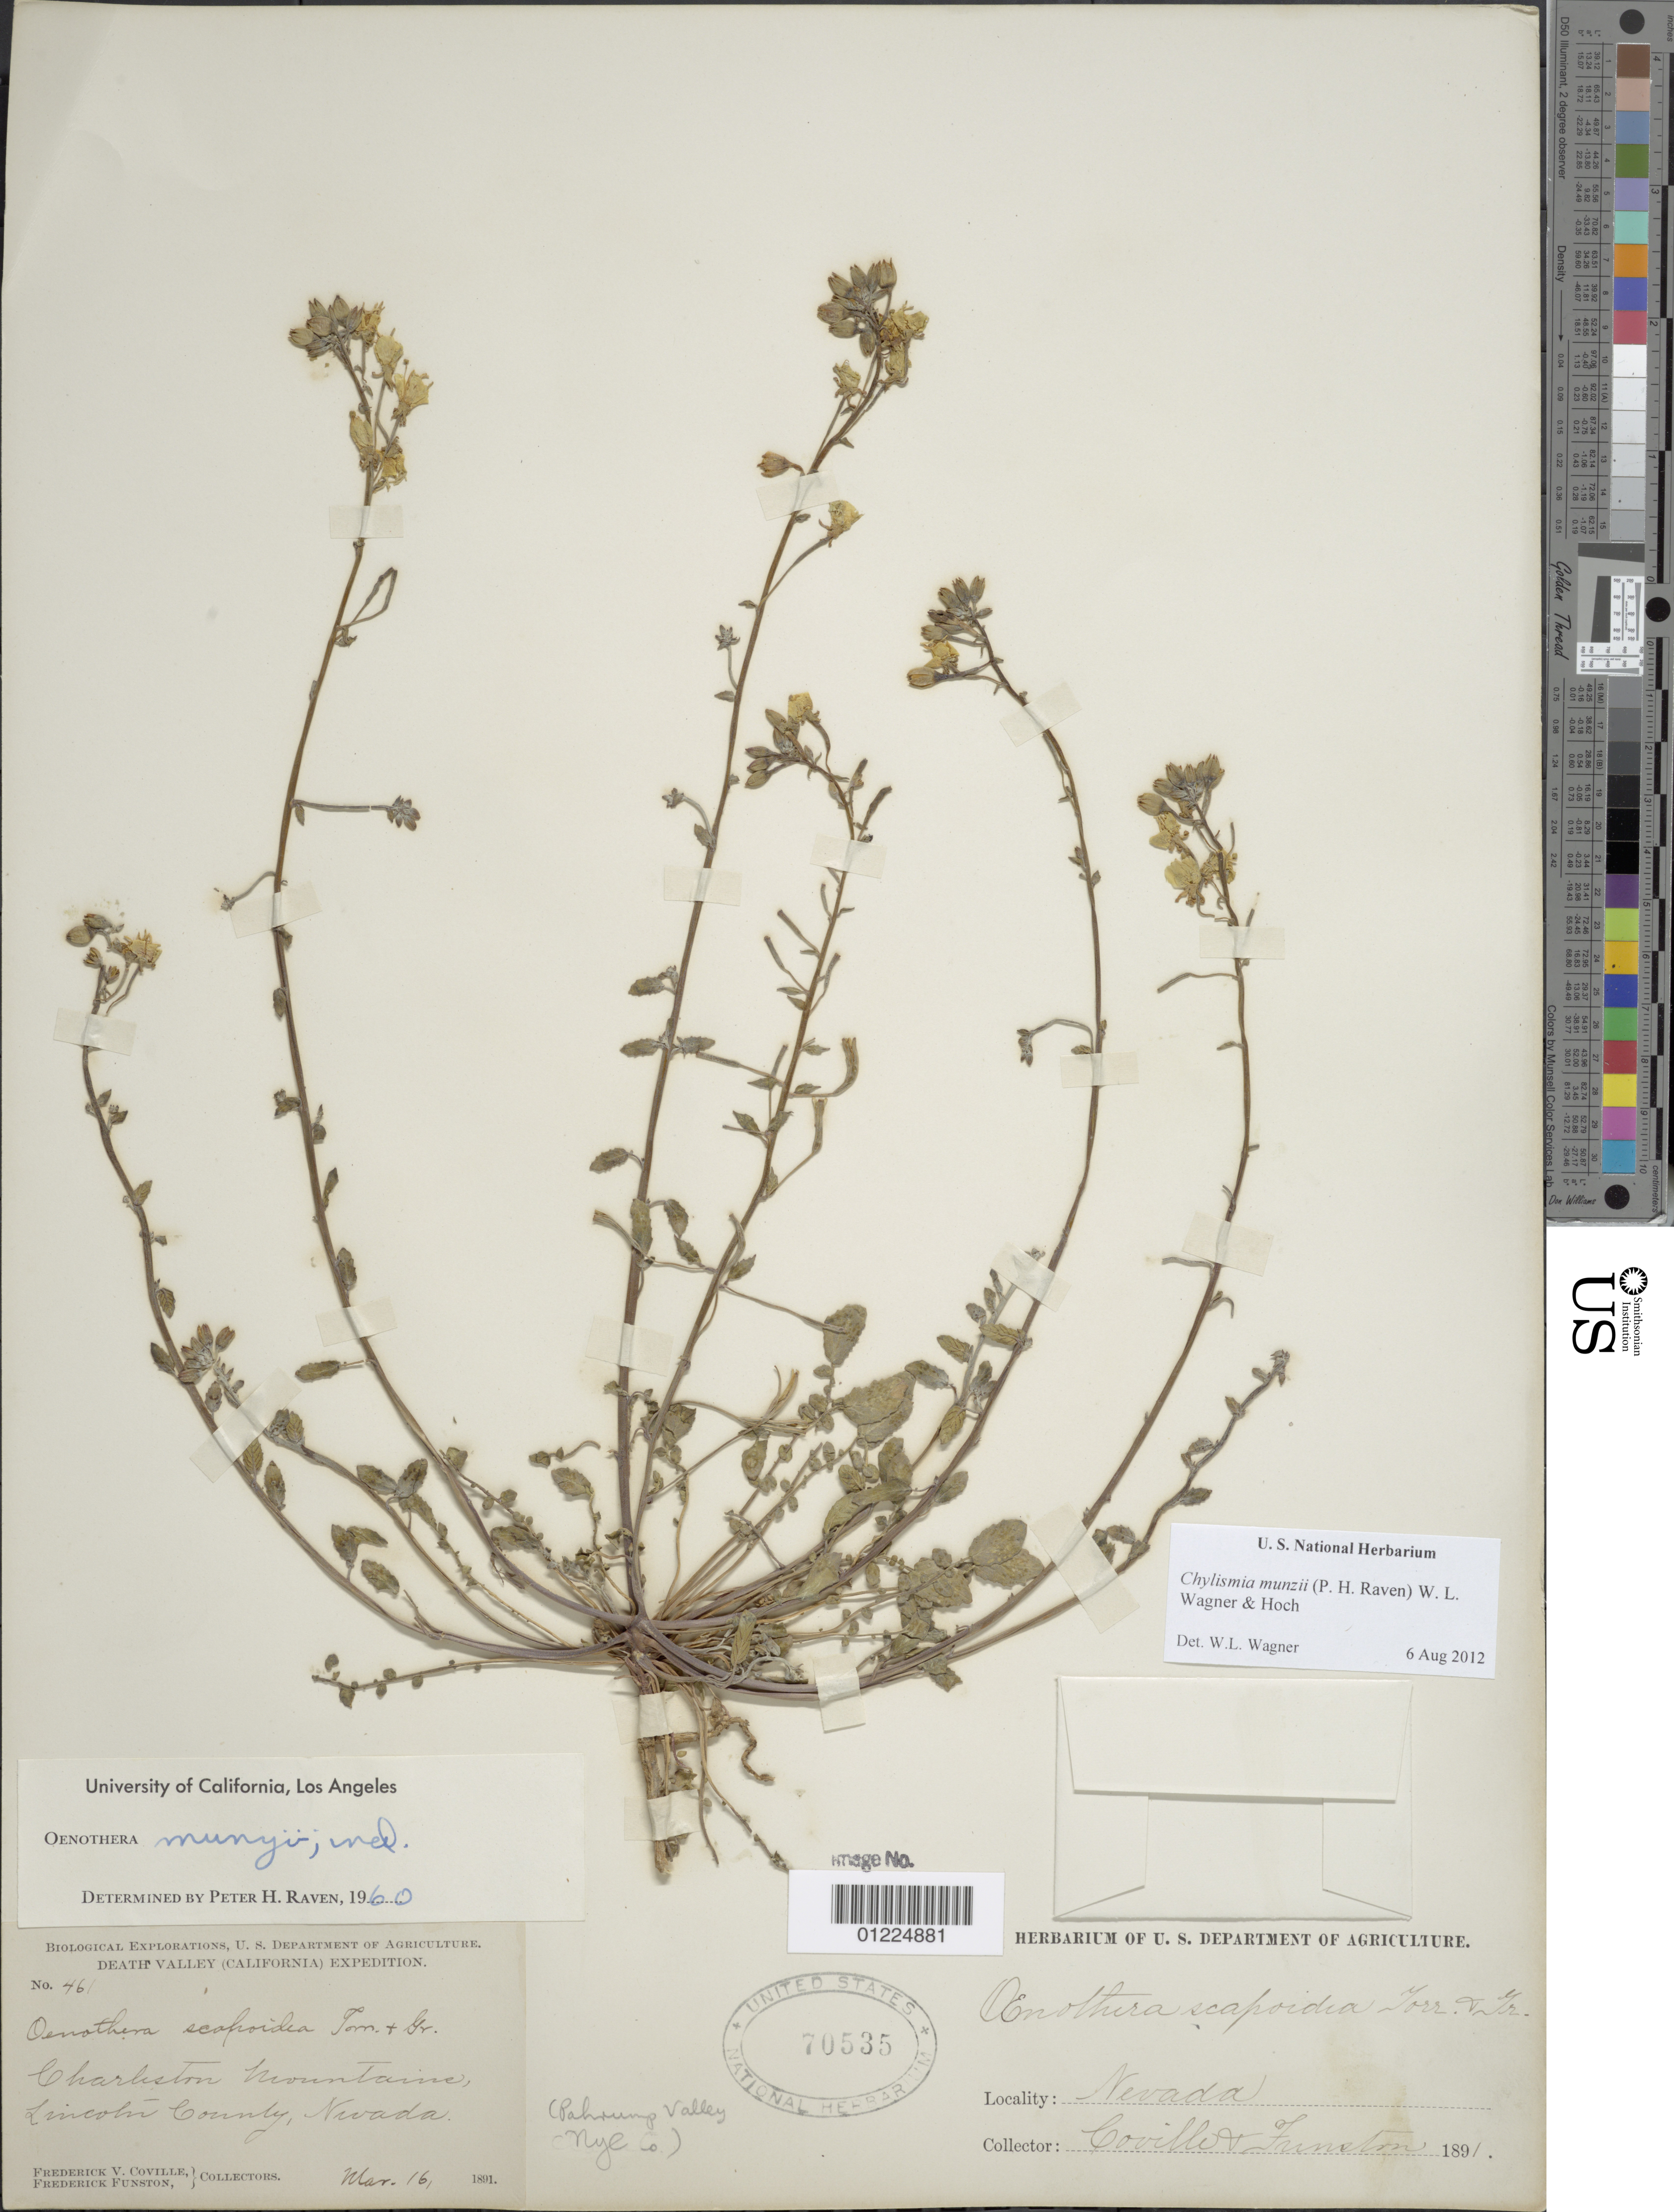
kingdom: Plantae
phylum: Tracheophyta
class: Magnoliopsida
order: Myrtales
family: Onagraceae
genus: Chylismia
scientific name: Chylismia munzii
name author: (P.H. Raven) W.L. Wagner & Hoch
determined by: Wagner, W. L., (BOT), Smithsonian Institution - National Museum of Natural History (UNITED STATES)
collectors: F. V. Coville & F. Funston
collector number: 461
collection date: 1891-03-16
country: United States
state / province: Nevada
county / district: Lincoln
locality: Charleston Mountains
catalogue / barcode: US 70535